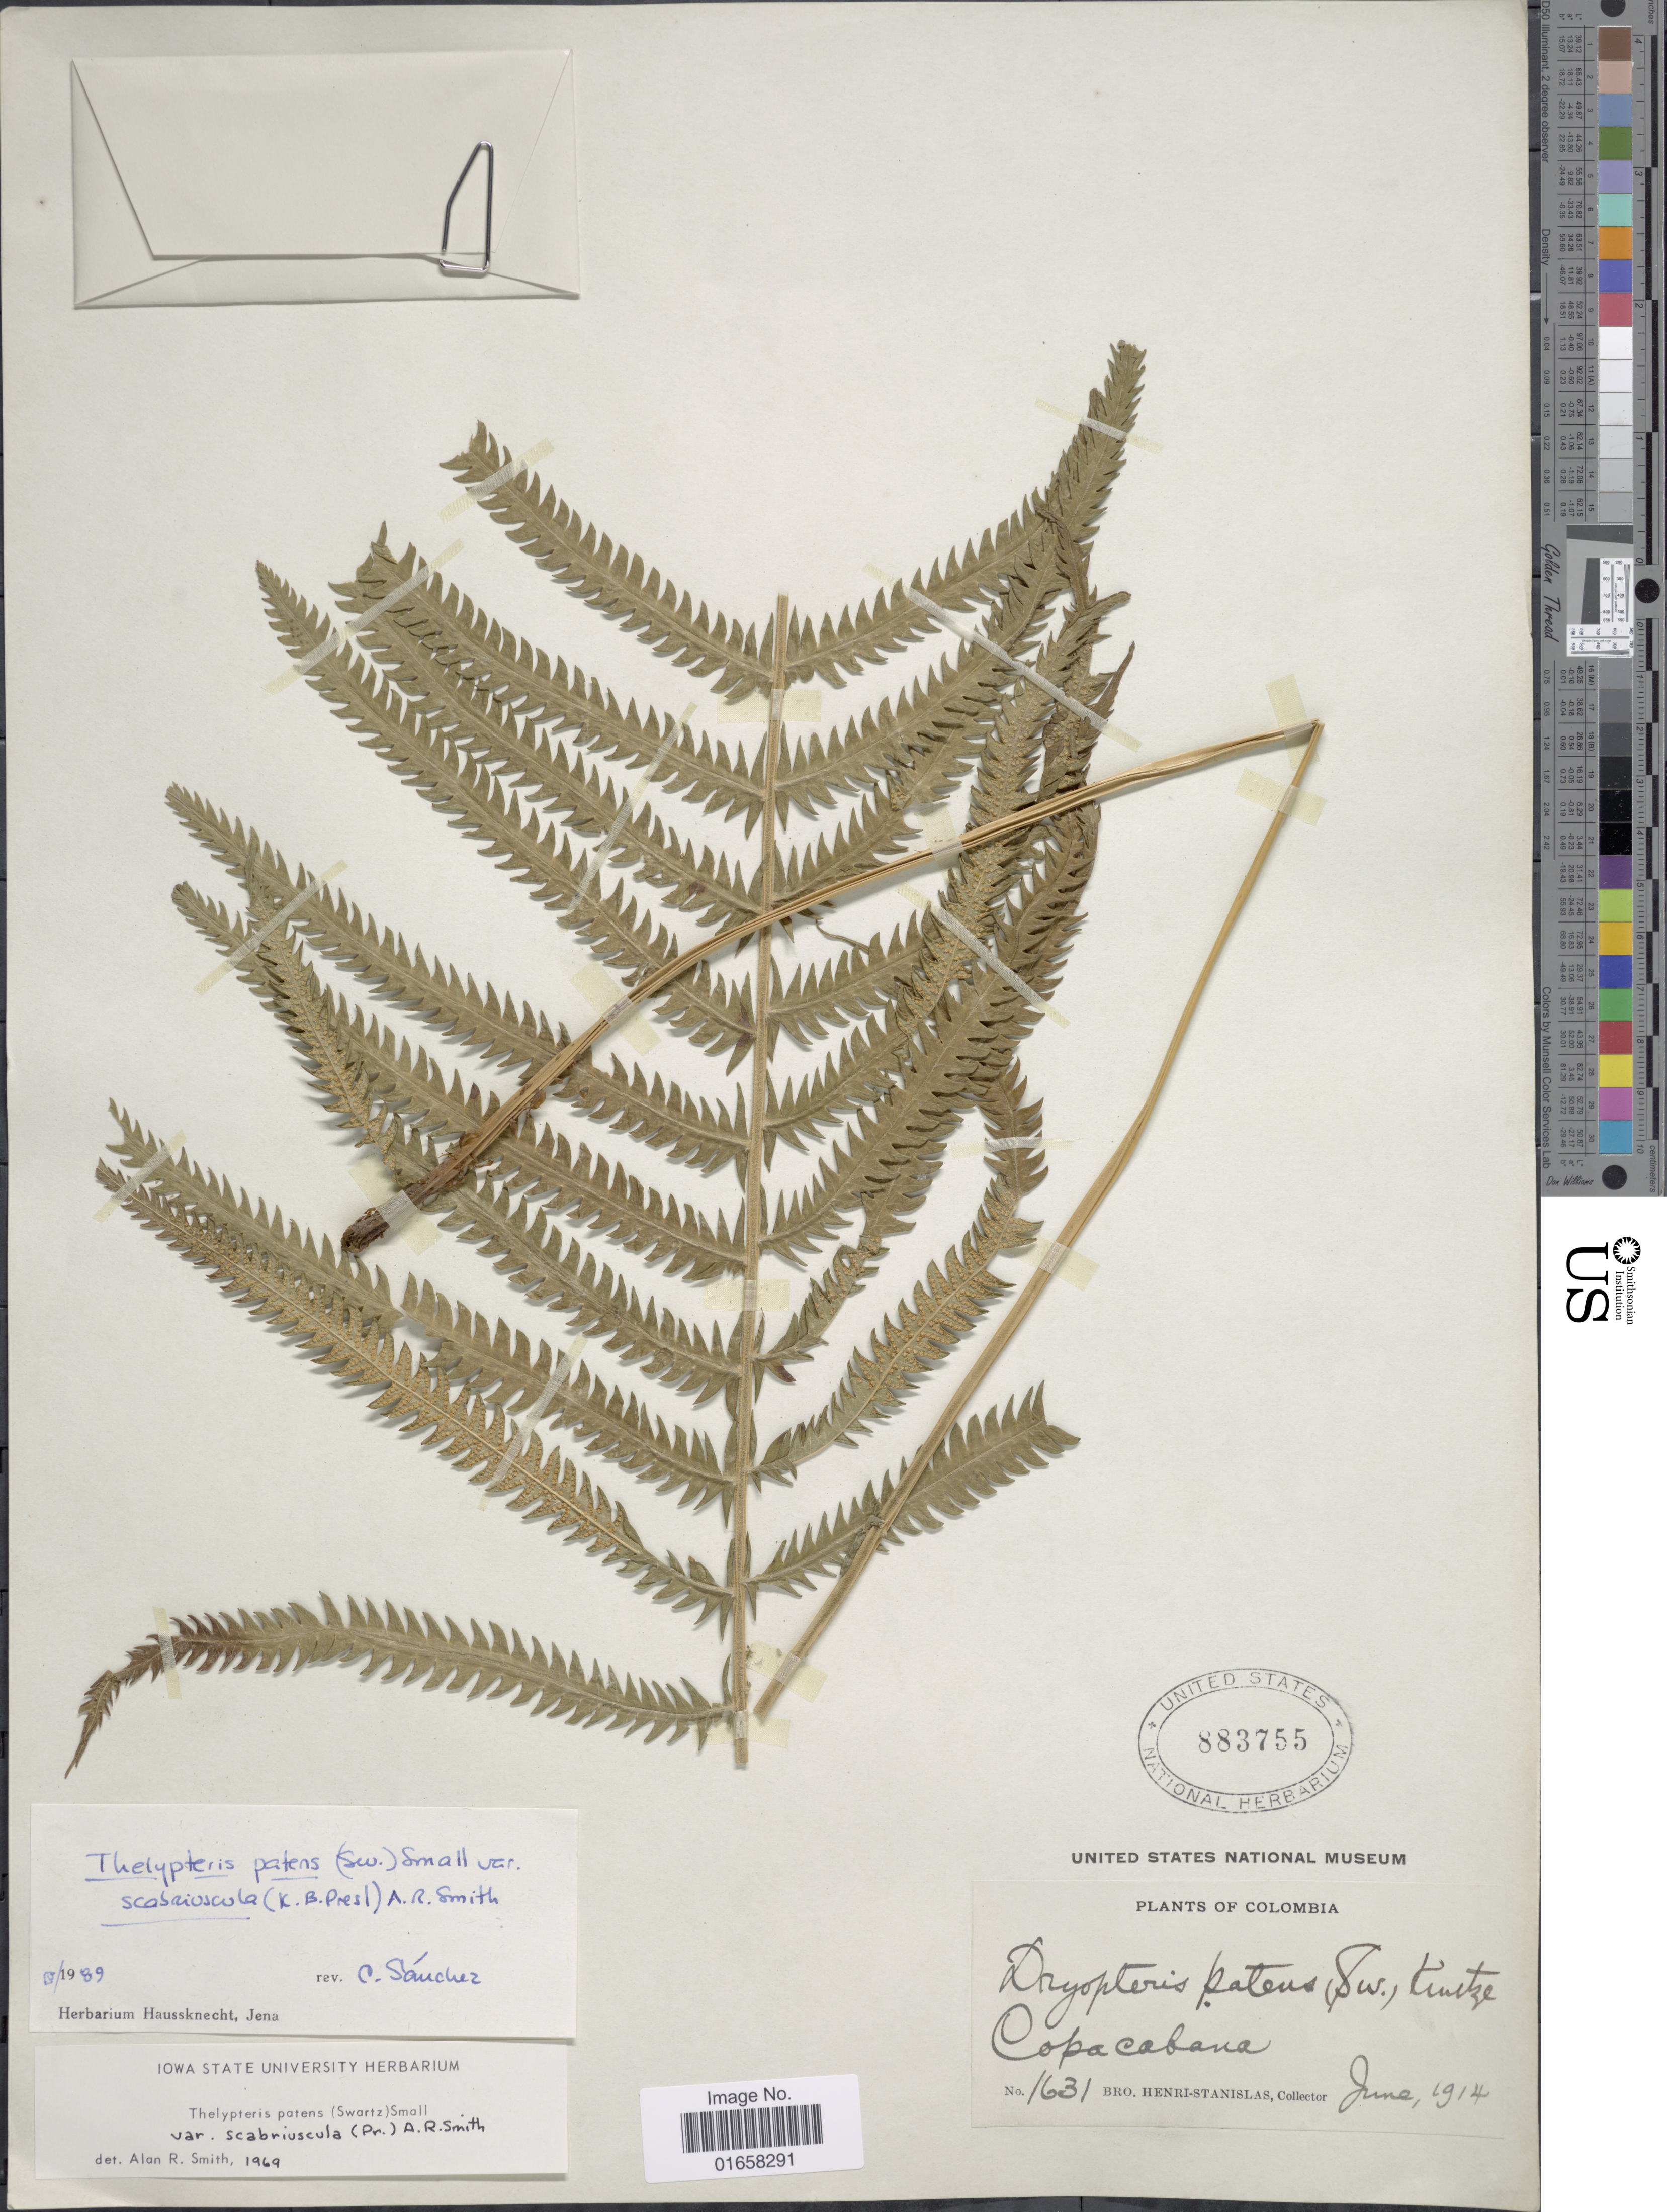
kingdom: Plantae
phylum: Tracheophyta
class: Polypodiopsida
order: Polypodiales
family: Thelypteridaceae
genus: Christella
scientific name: Christella patens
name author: (Sw.) Holttum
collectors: Henri-Stanislas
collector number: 1631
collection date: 1914-06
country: Colombia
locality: Copacabana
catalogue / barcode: US 883755